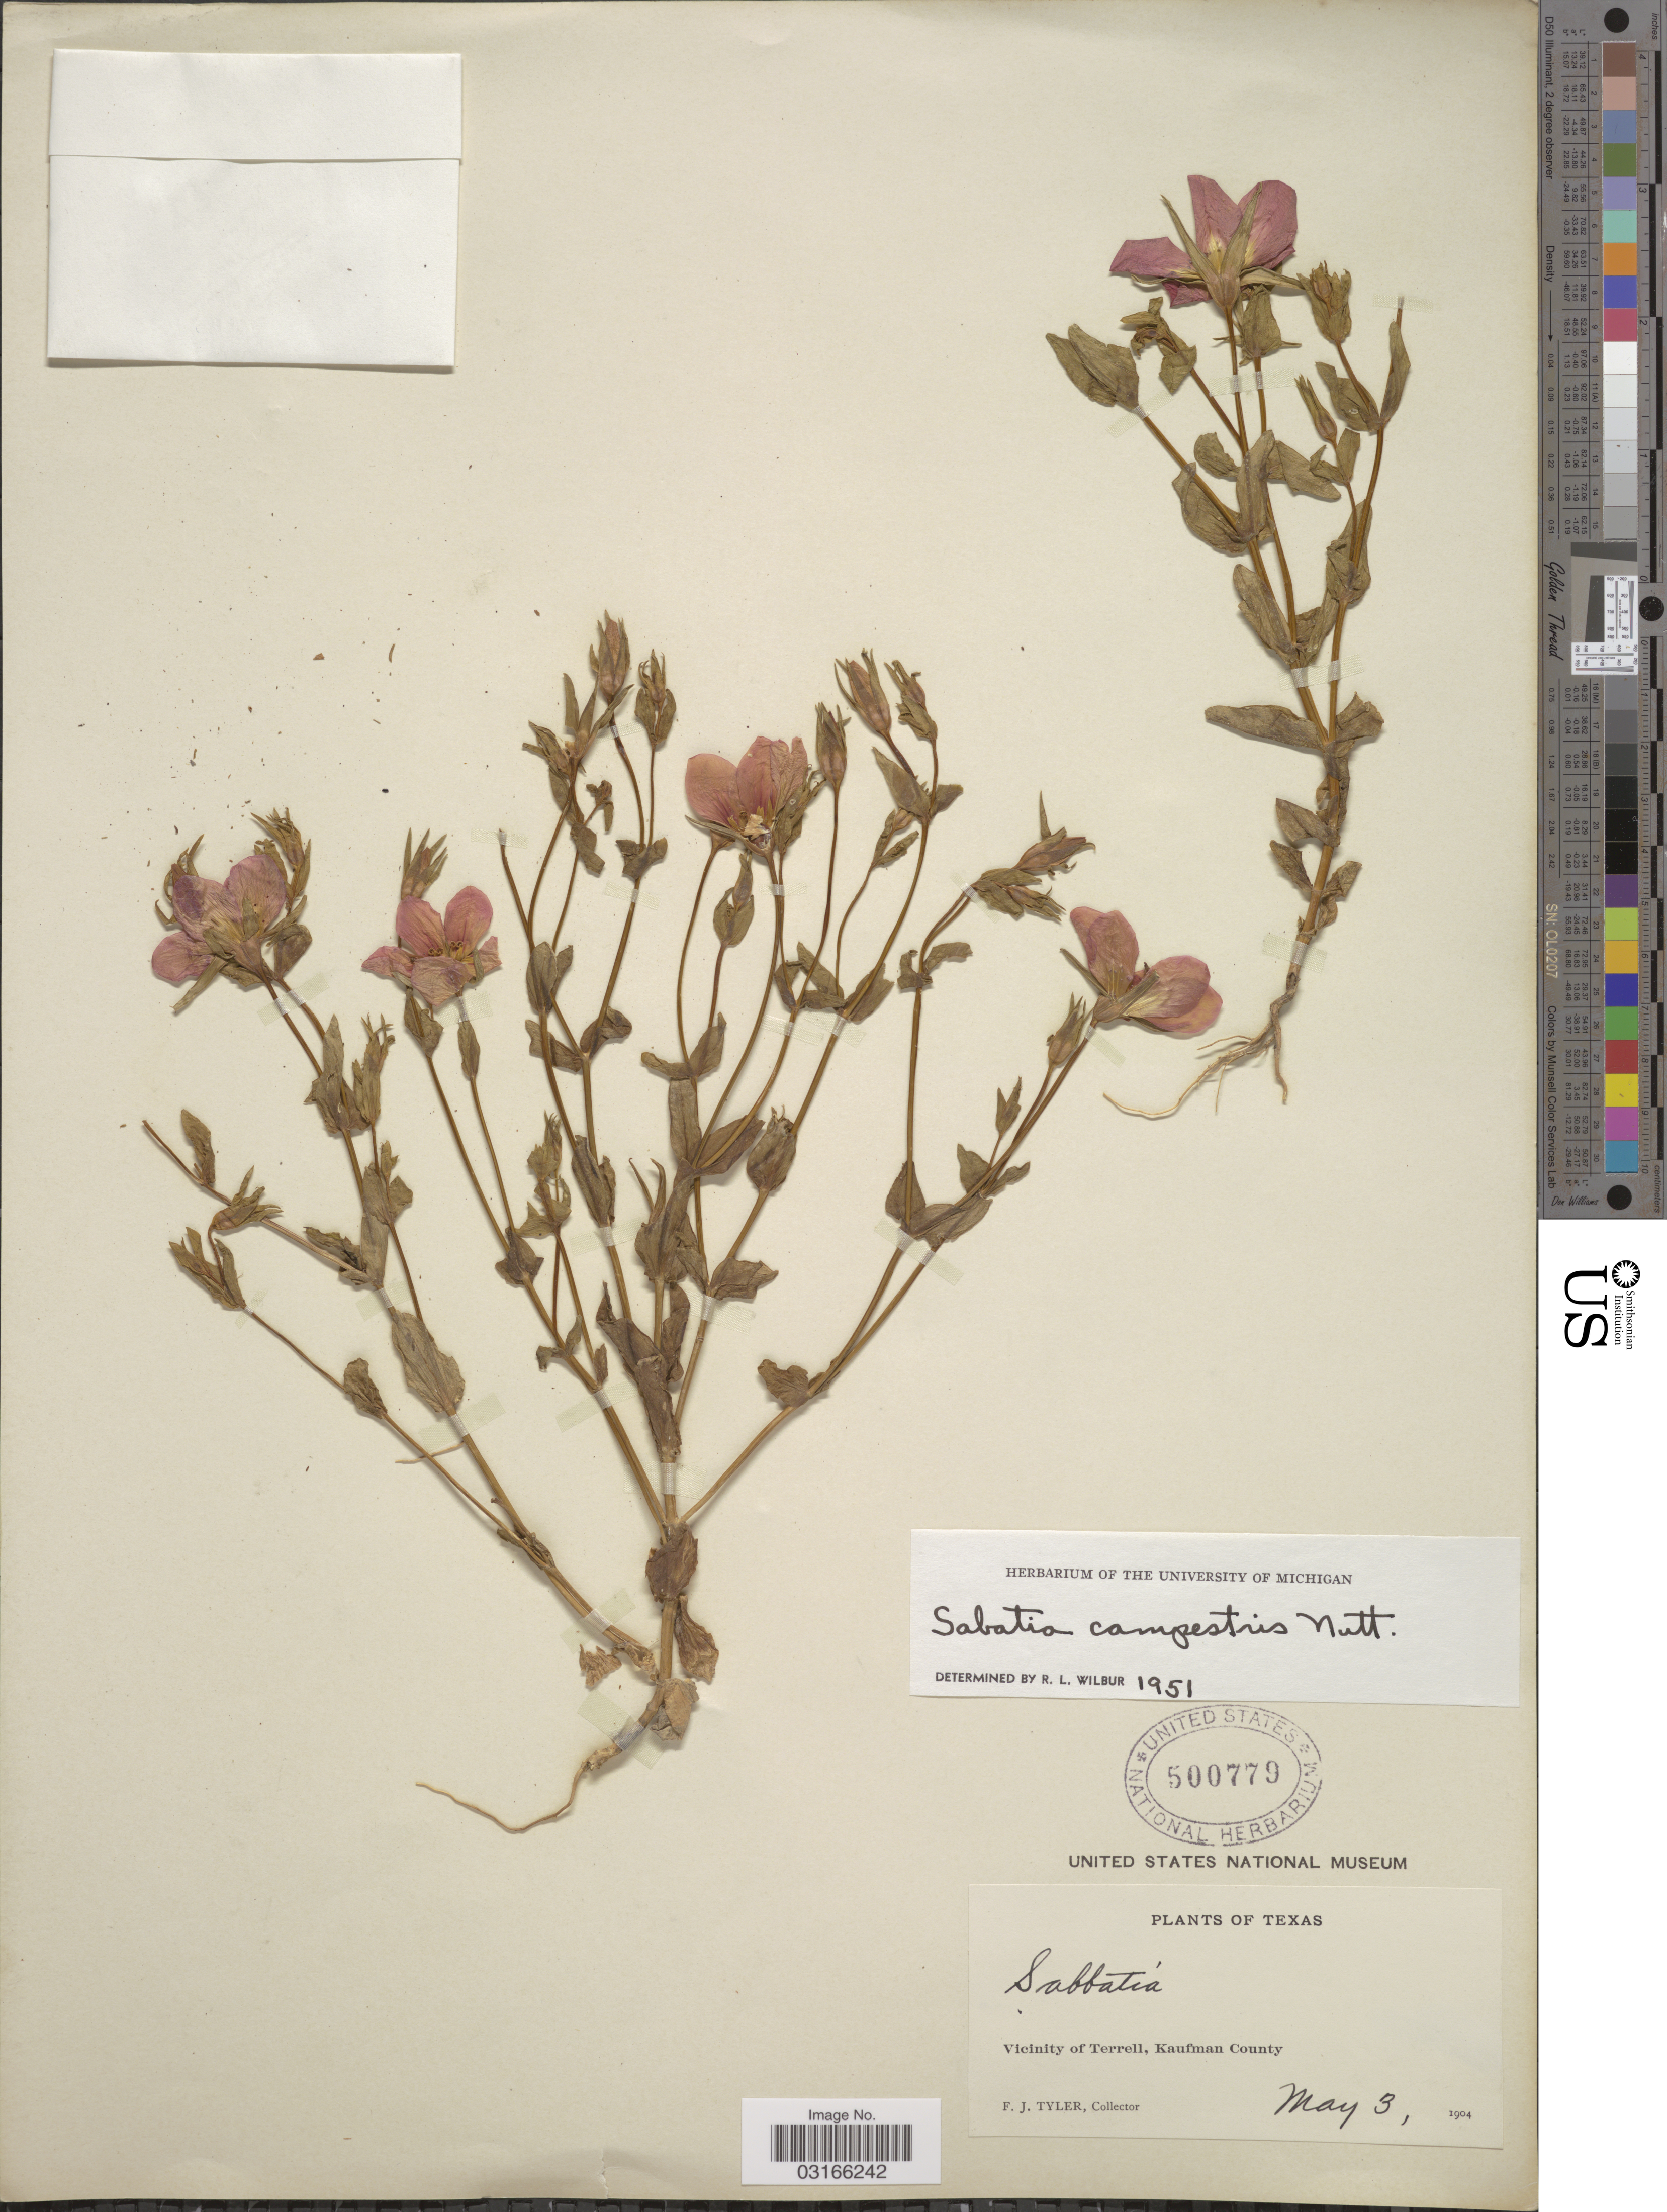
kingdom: Plantae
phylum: Tracheophyta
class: Magnoliopsida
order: Gentianales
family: Gentianaceae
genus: Sabatia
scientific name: Sabatia campestris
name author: Nutt.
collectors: F. Tyler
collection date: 1904-05-03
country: United States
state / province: Texas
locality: Vicinity of Terrell, Kaufman County.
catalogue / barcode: US 500779